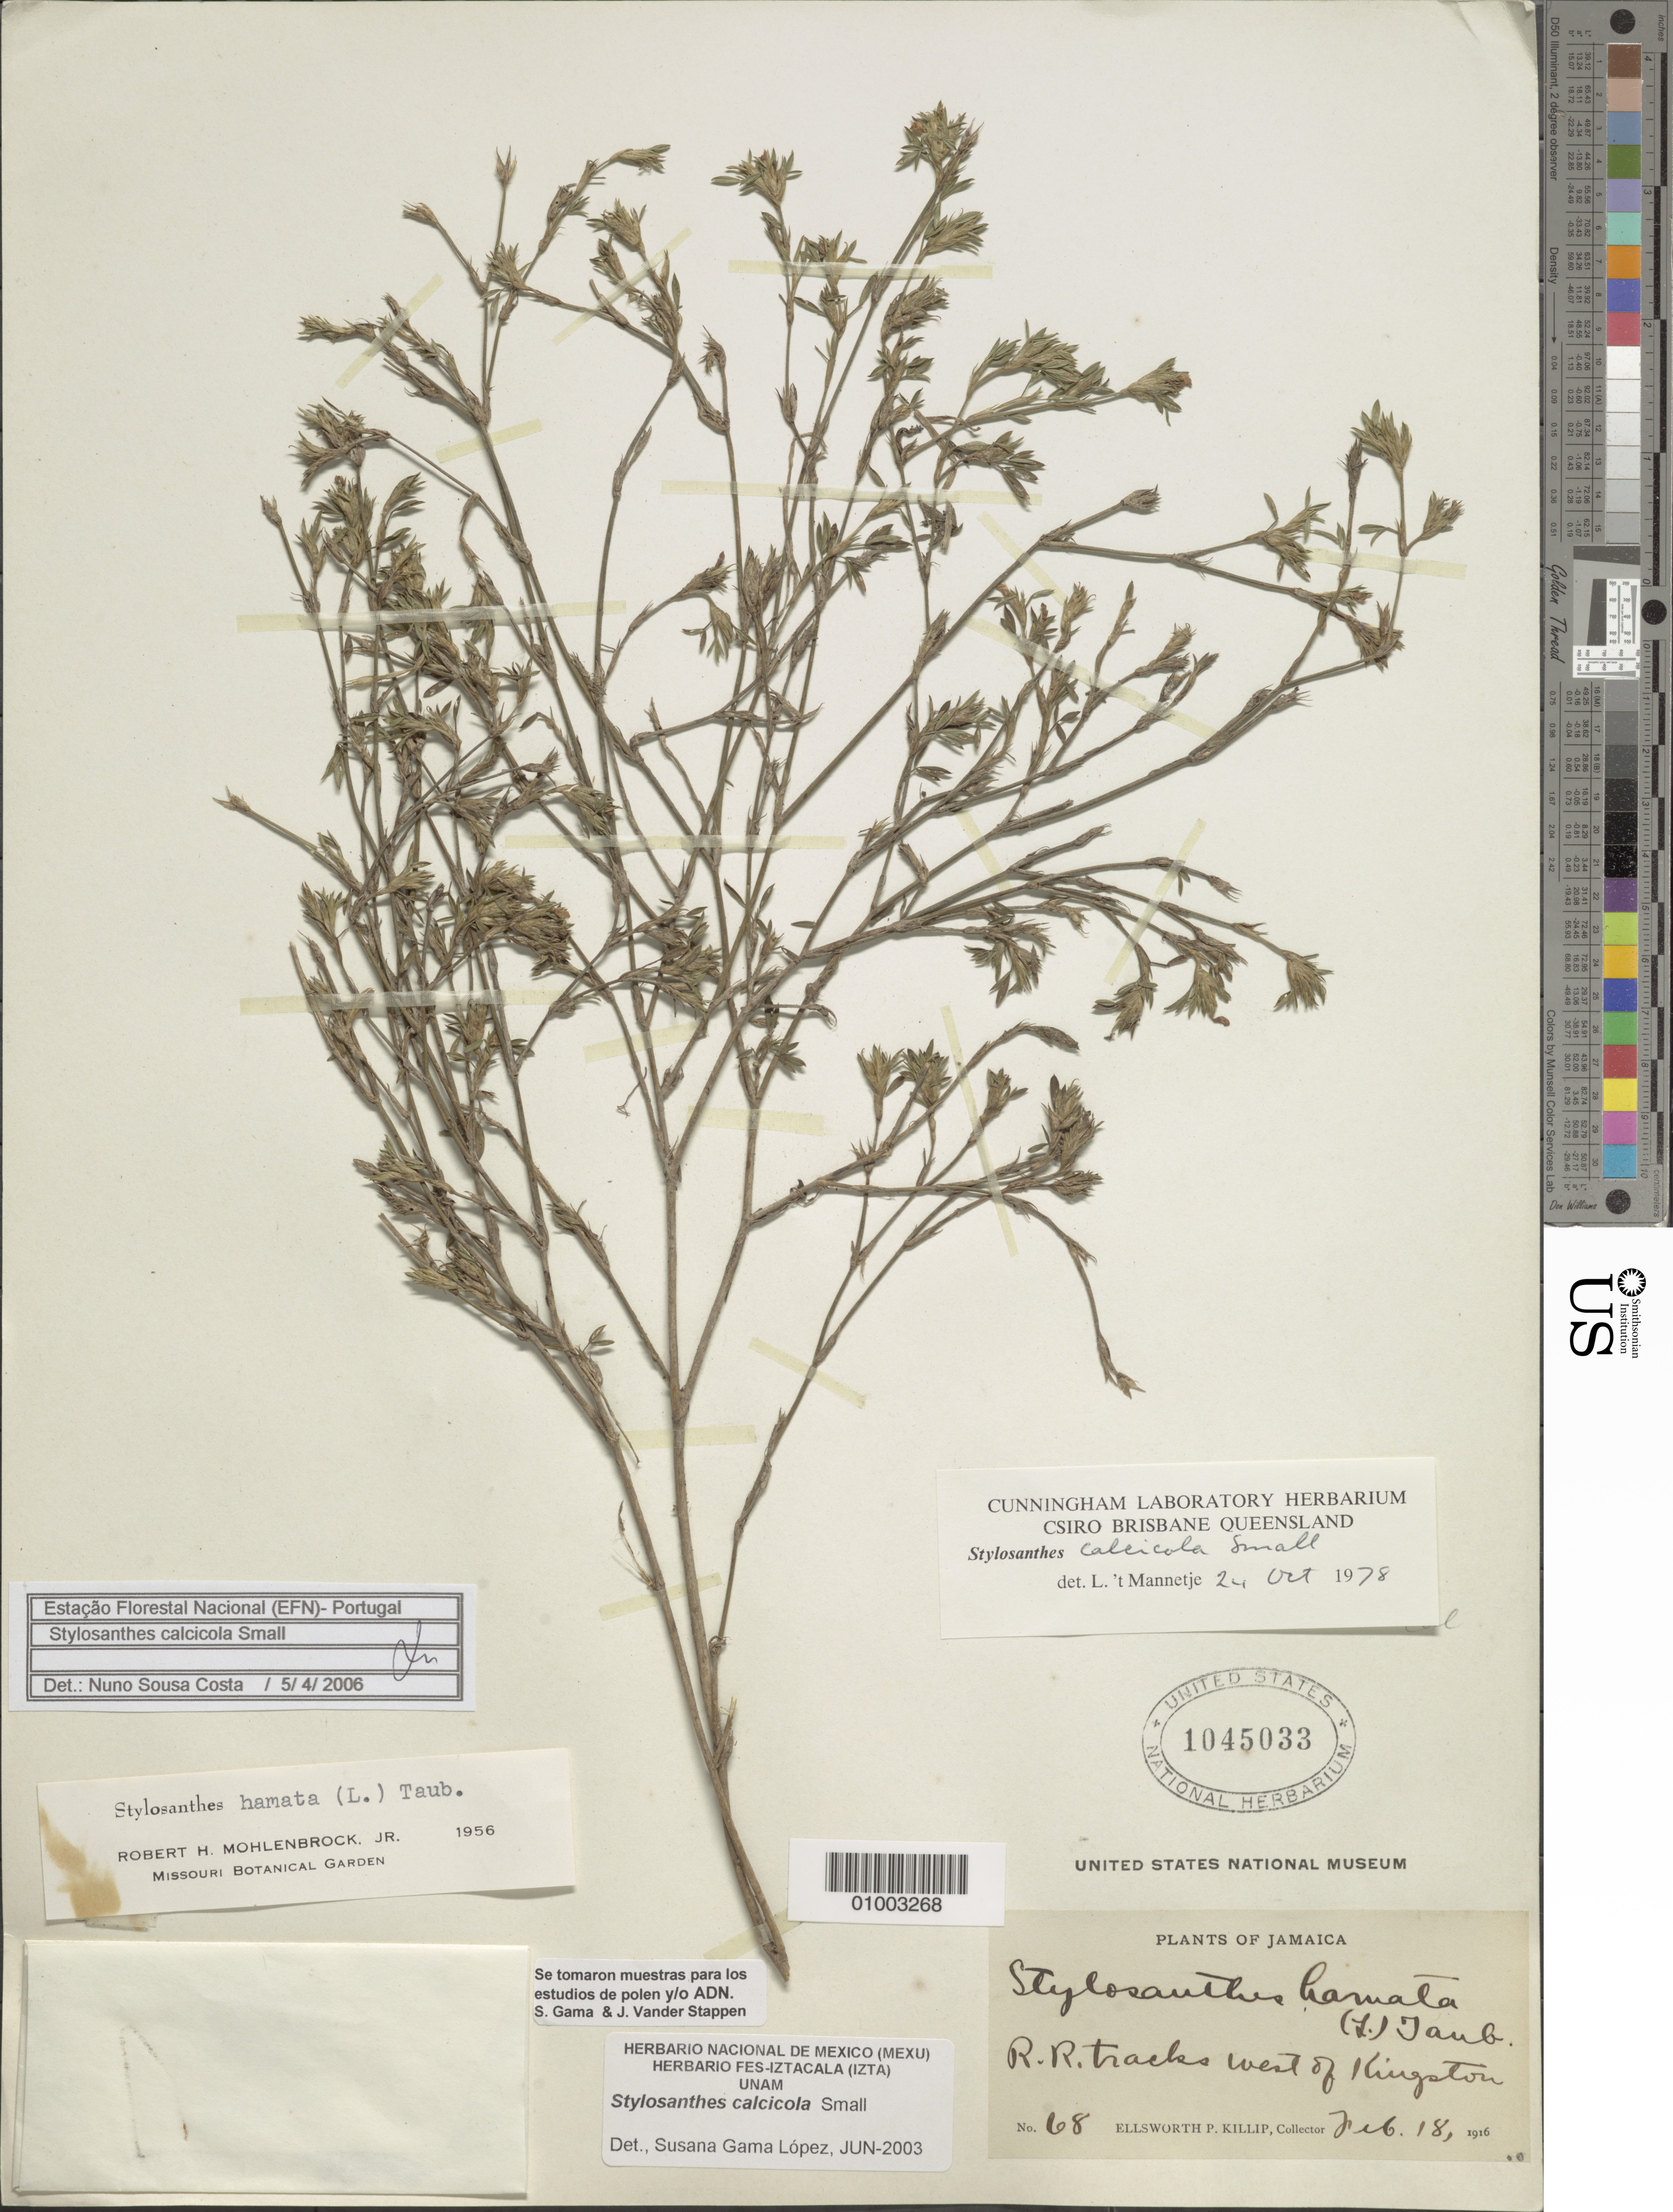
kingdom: Plantae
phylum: Tracheophyta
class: Magnoliopsida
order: Fabales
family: Fabaceae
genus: Stylosanthes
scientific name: Stylosanthes calcicola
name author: Small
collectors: E. P. Killip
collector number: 68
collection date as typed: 18 Feb 1916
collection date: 1916-02-18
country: Jamaica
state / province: Kingston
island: Jamaica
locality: RR tracks W of Kingston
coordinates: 0 N, 0 E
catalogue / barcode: US 1045033